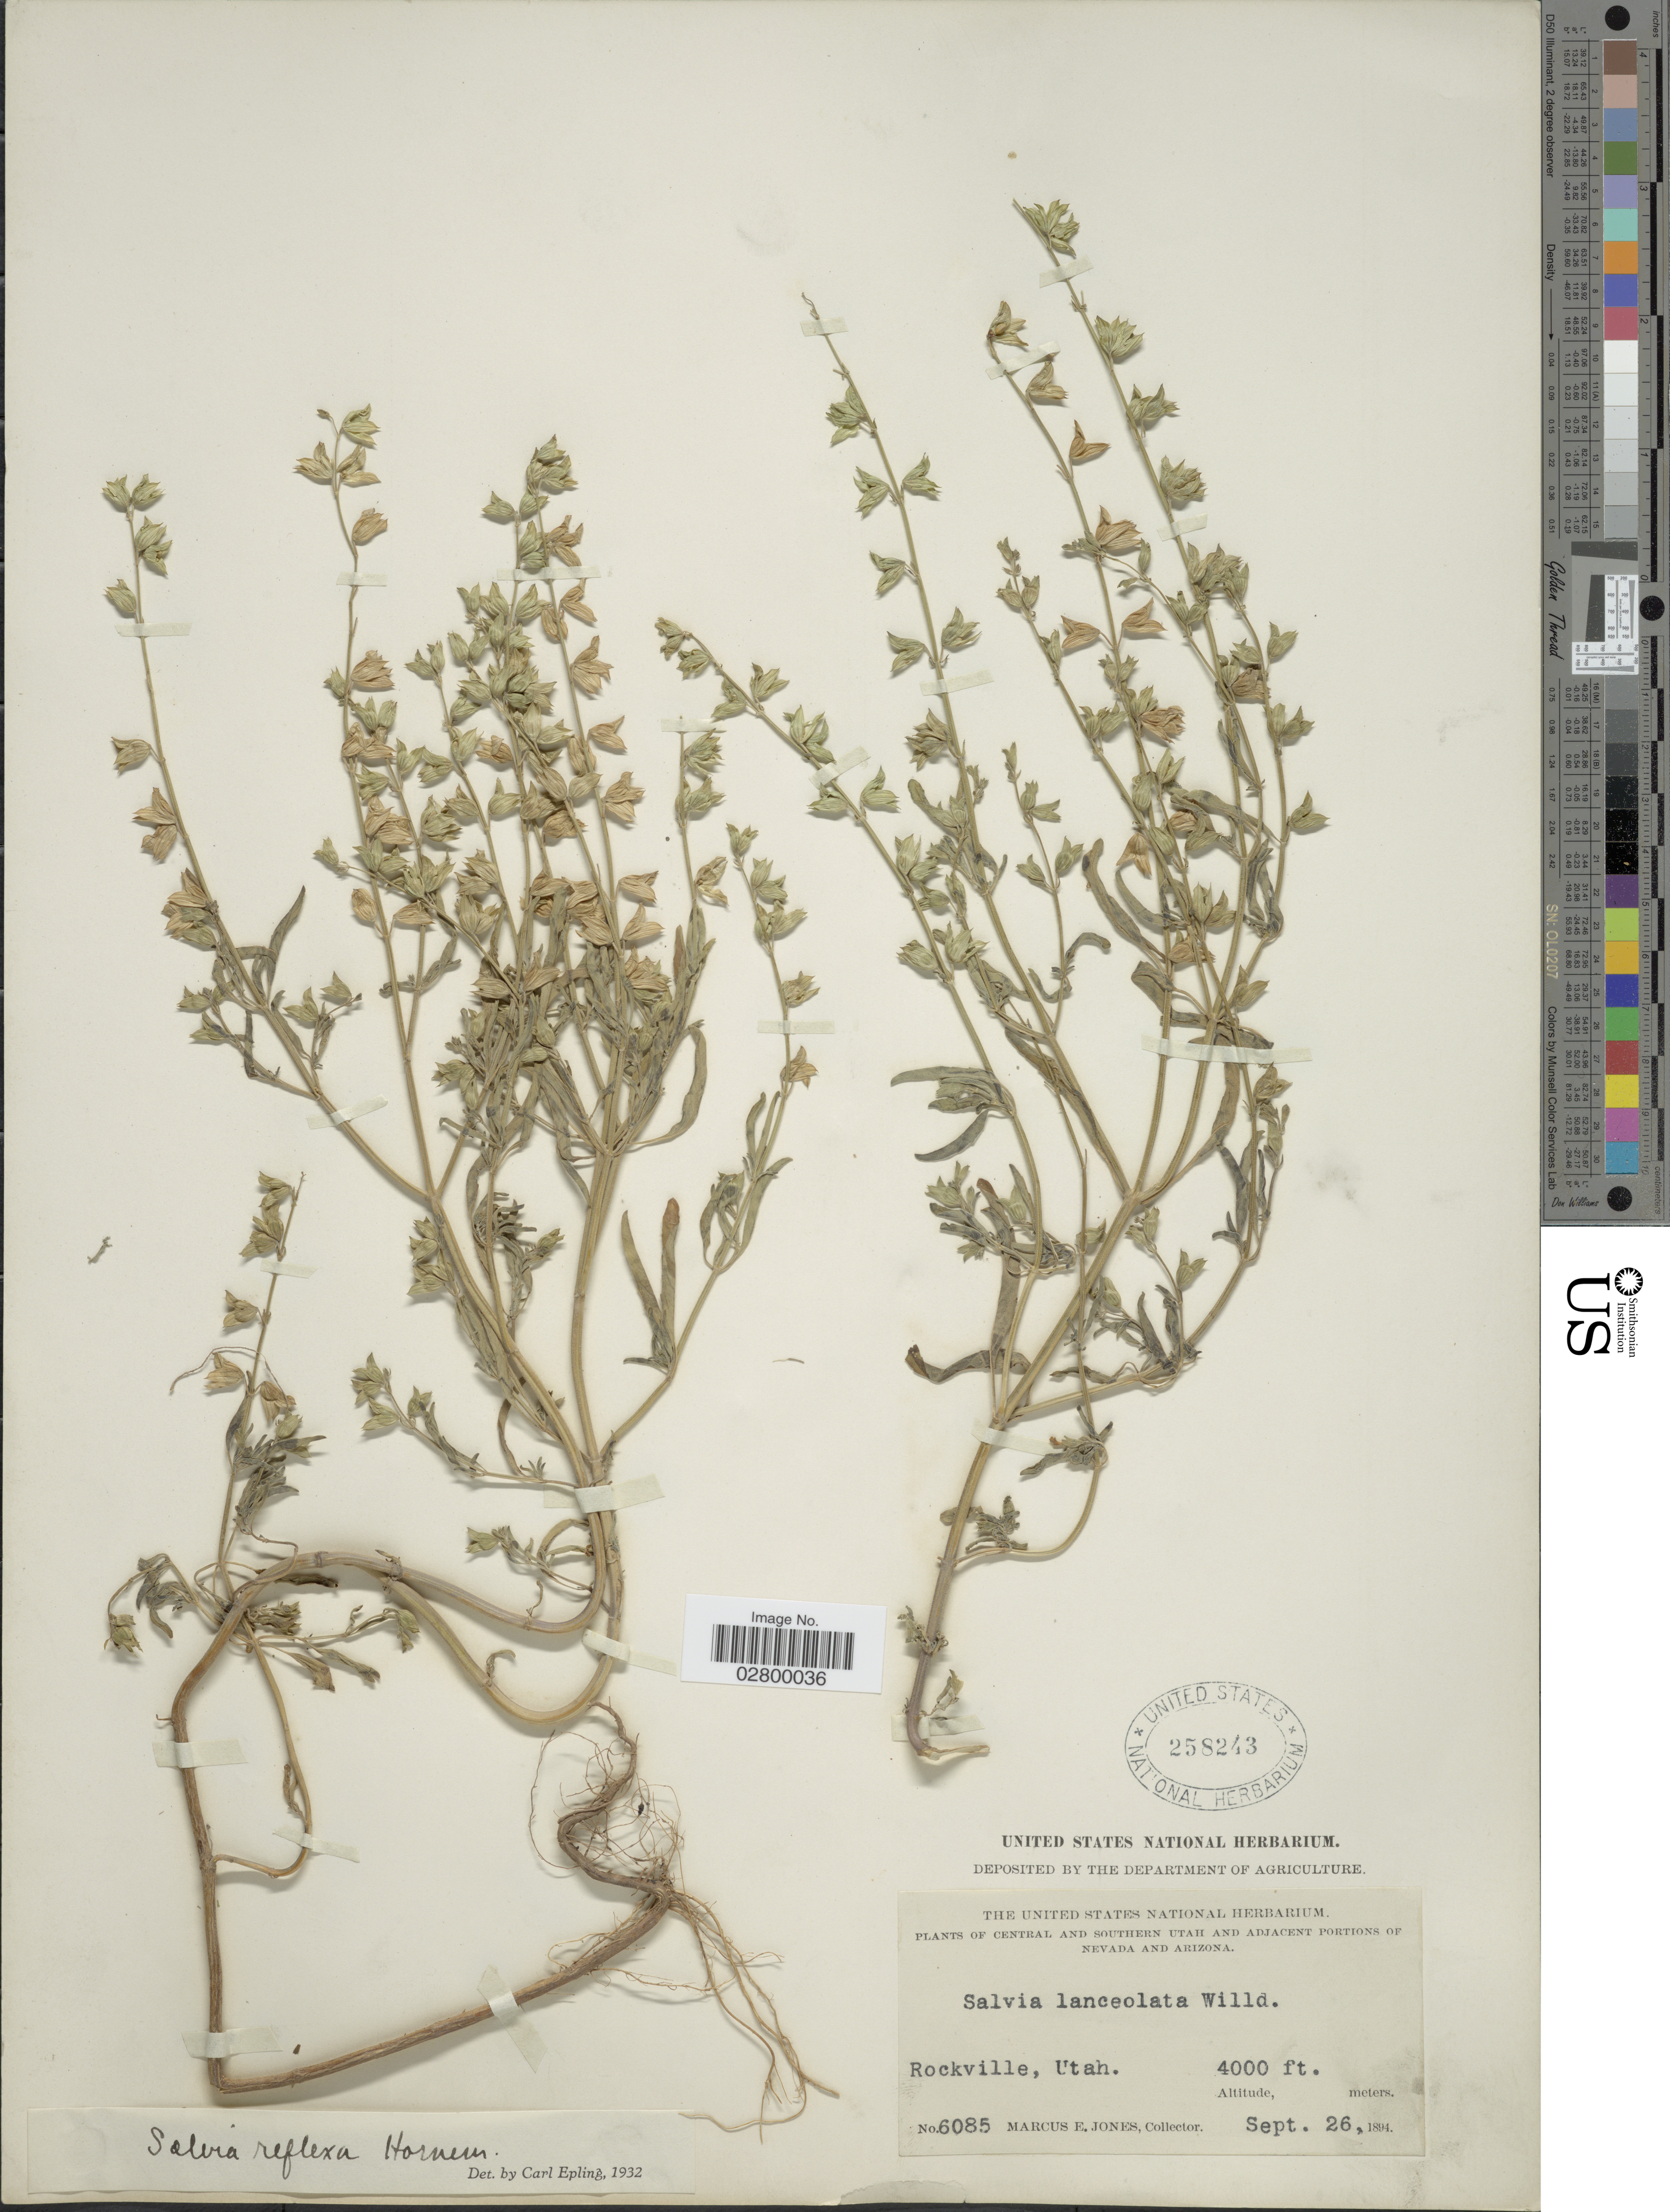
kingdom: Plantae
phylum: Tracheophyta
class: Magnoliopsida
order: Lamiales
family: Lamiaceae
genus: Salvia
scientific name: Salvia reflexa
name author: Hornem.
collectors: M. E. Jones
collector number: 6085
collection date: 1894-09-26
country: United States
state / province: Utah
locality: Rockville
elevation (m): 1219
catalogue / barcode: US 258243